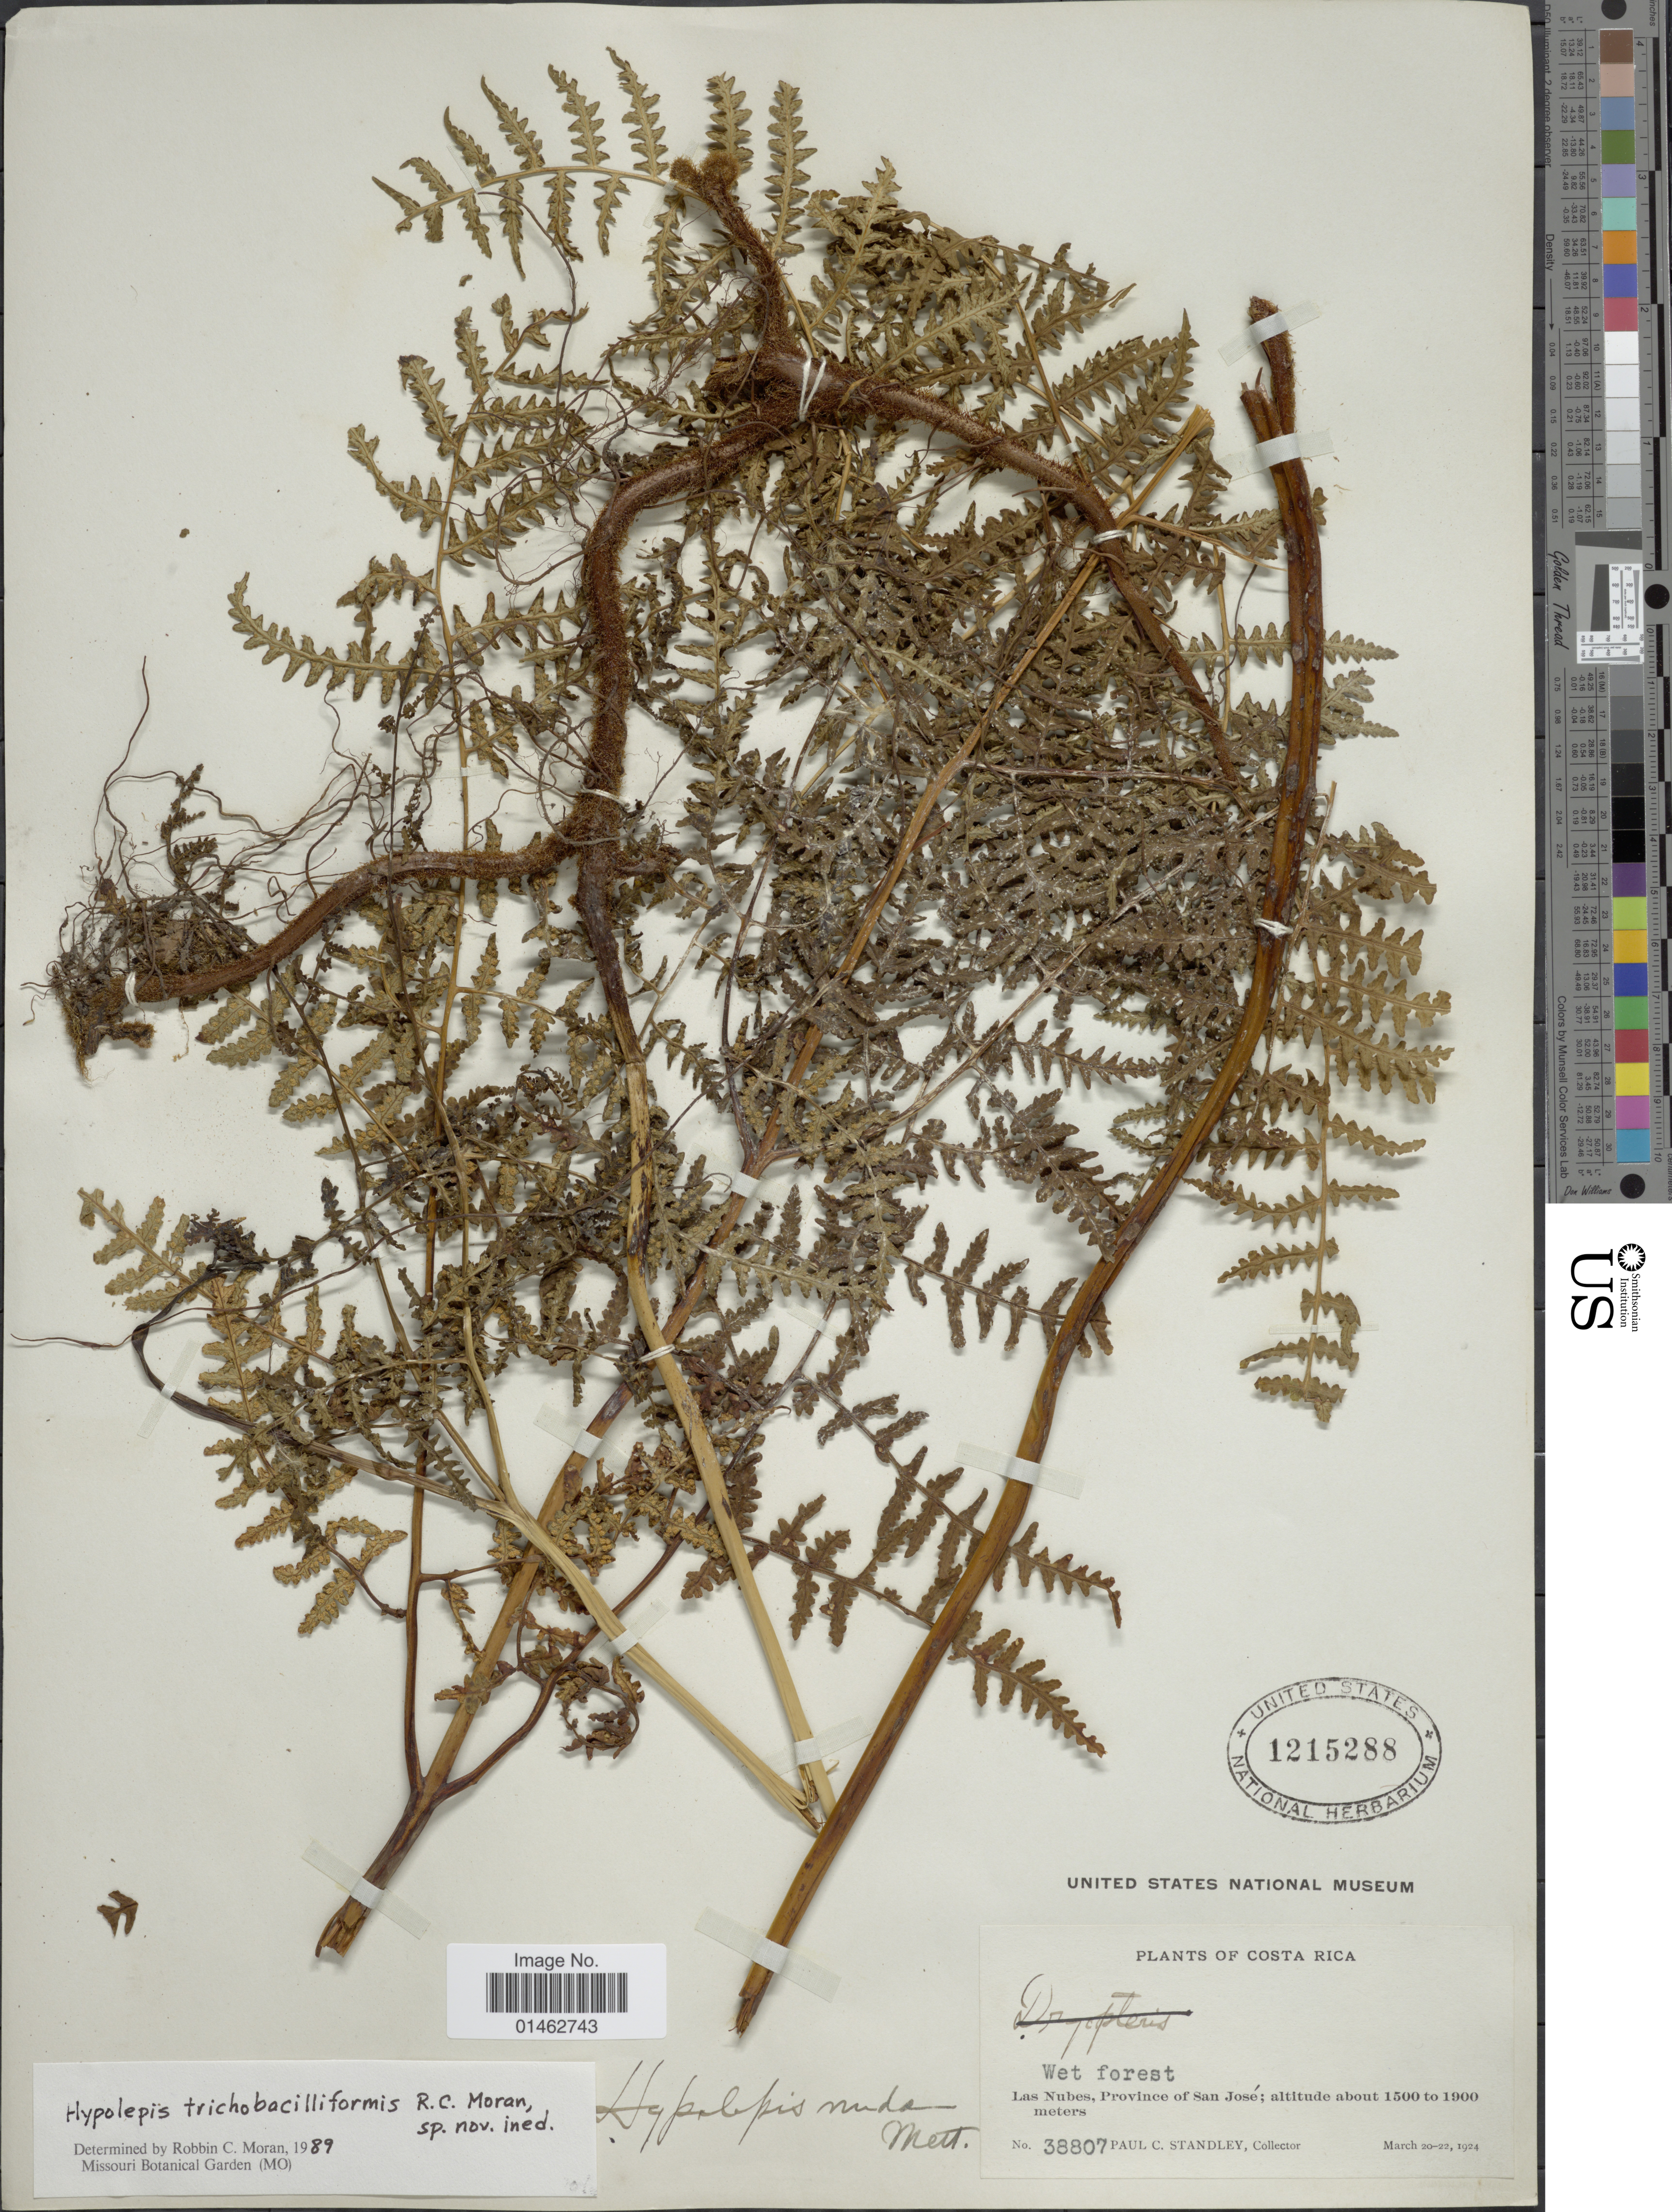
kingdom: Plantae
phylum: Tracheophyta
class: Polypodiopsida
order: Polypodiales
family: Dennstaedtiaceae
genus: Hypolepis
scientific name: Hypolepis trichobacilliformis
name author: R.C. Moran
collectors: P. C. Standley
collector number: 38807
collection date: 1924-03-20/1924-03-22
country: Costa Rica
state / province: San José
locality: Las Nubes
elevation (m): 1500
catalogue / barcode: US 1215288